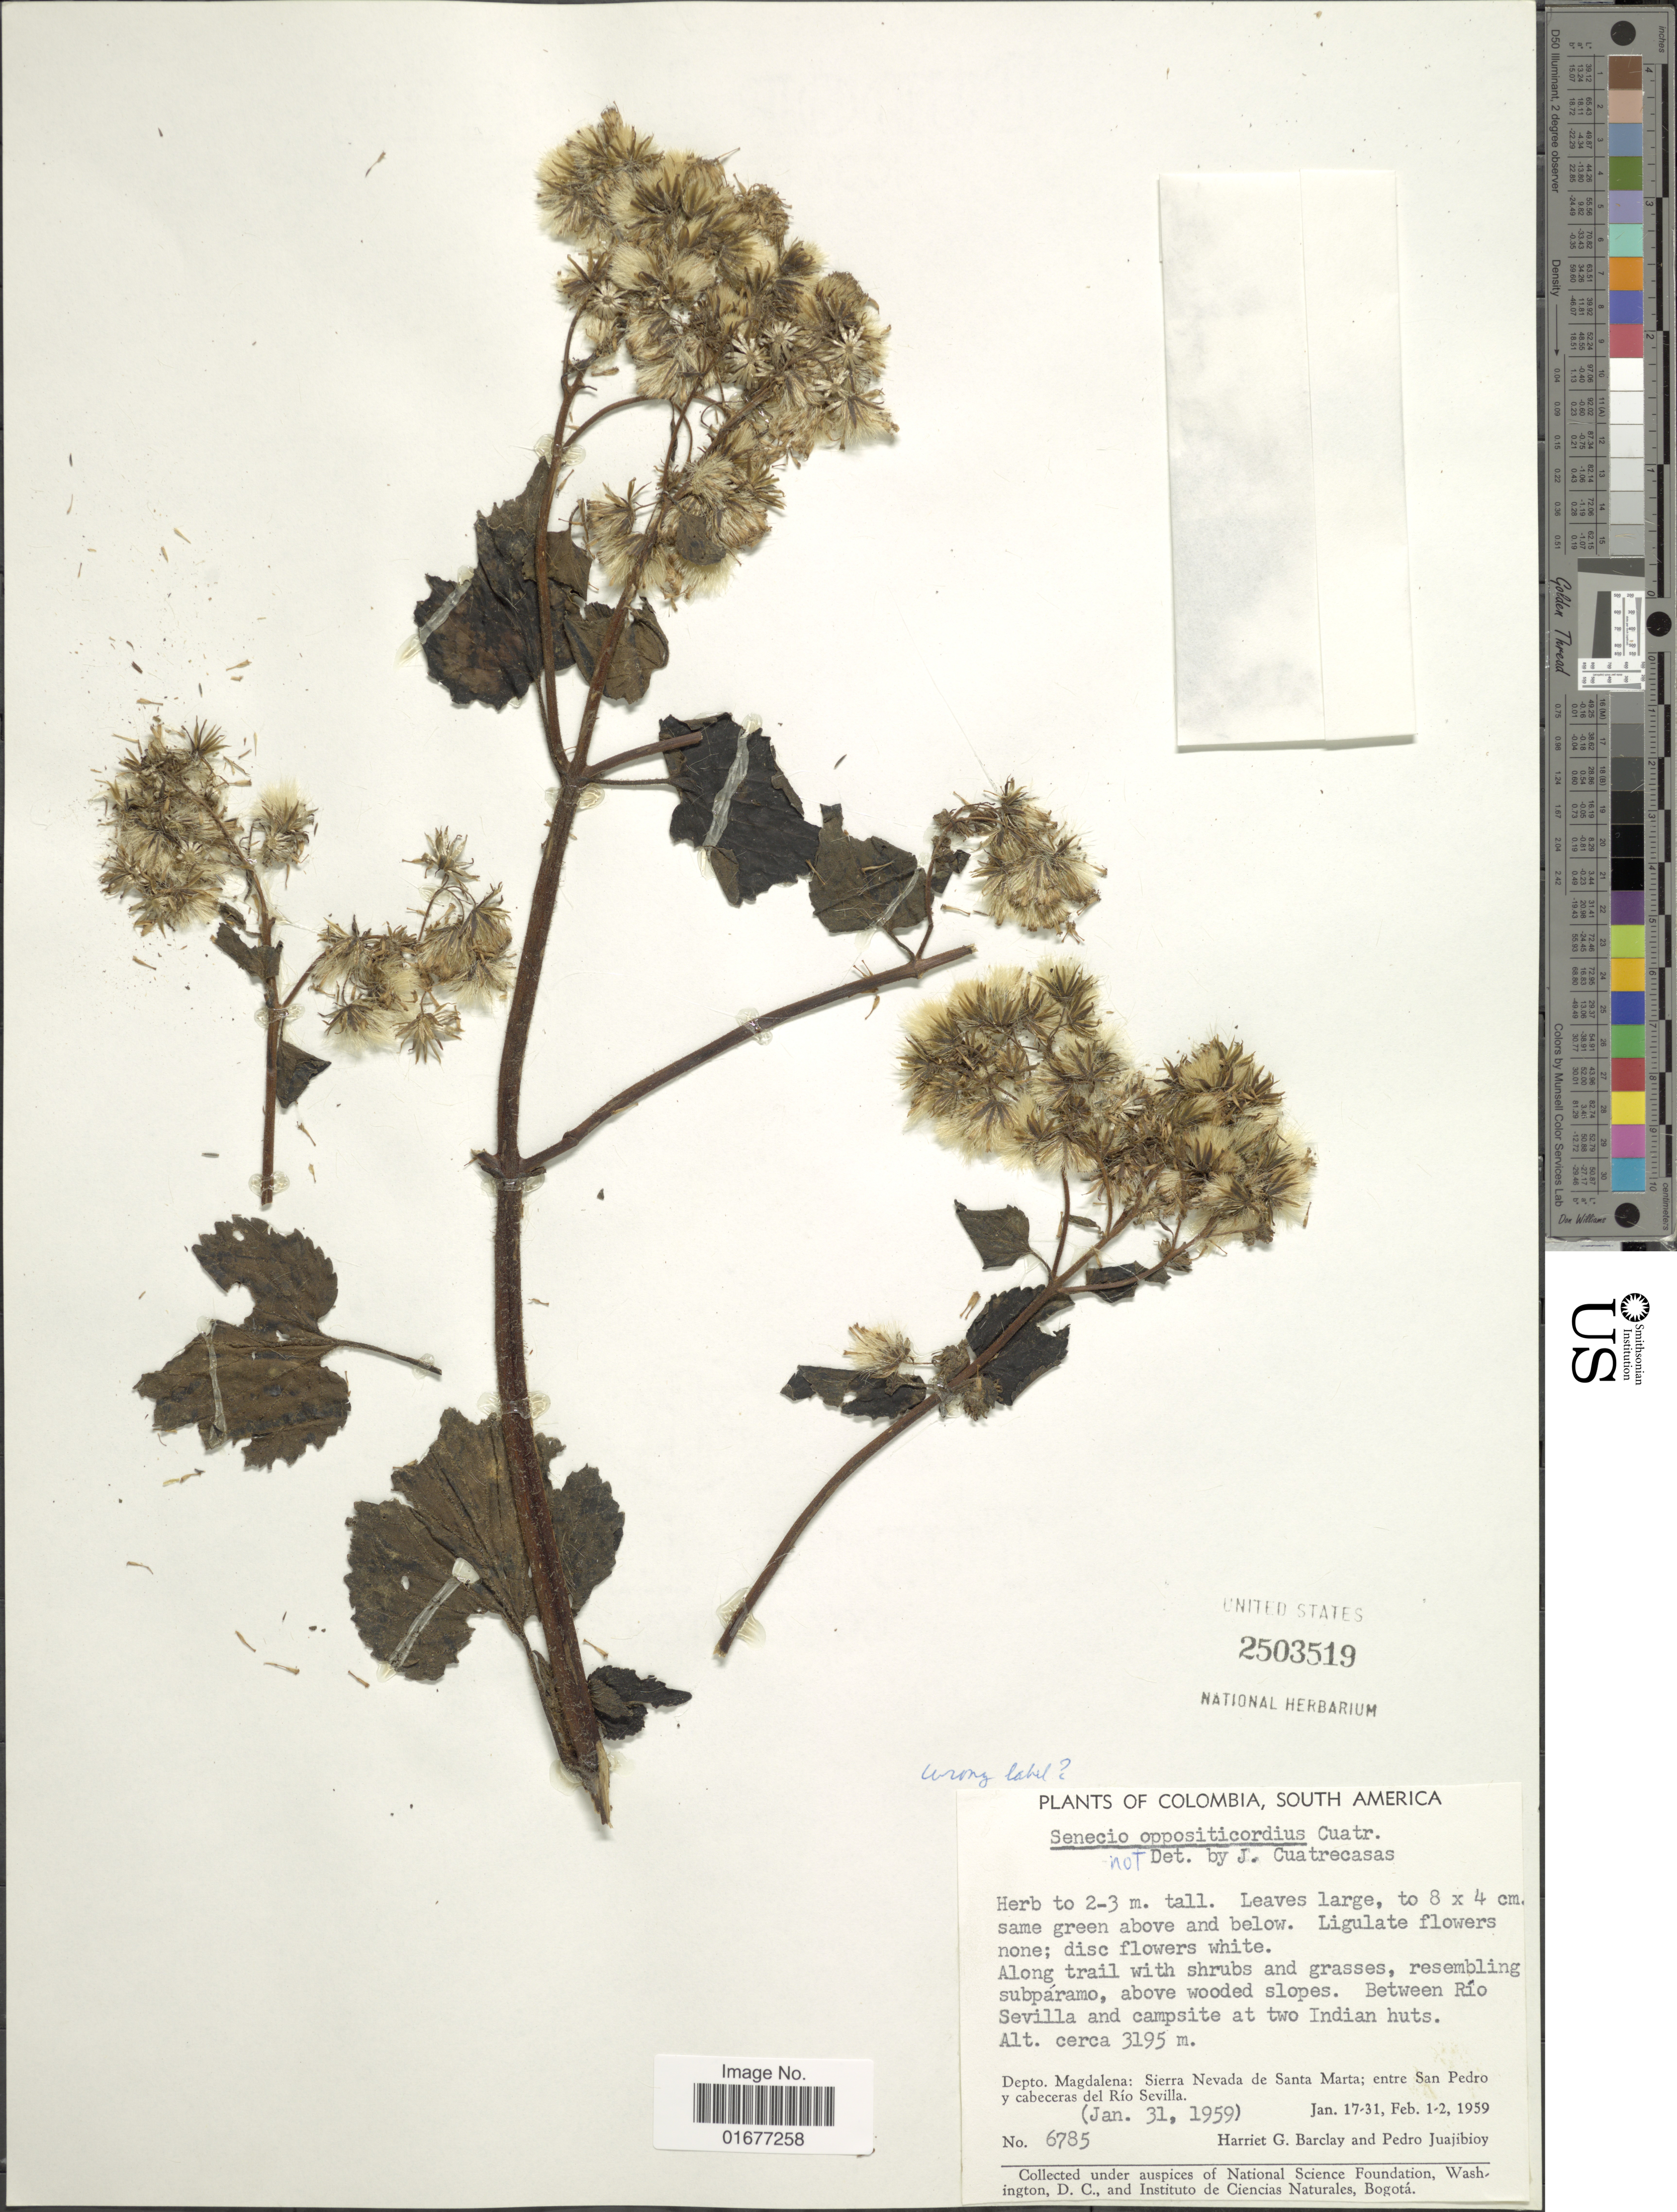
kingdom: Plantae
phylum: Tracheophyta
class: Magnoliopsida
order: Asterales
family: Asteraceae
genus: Ageratina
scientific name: Ageratina apollinairei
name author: (B.L. Rob.) R.M. King & H. Rob.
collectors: H. G. Barclay & P. Juajibioy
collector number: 6785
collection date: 1959-01-31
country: Colombia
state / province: Magdalena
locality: Sierra Nevada de Santa Marta; entre San Pedro y cabeceras del Rio Sevilla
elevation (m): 3195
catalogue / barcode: US 2503519